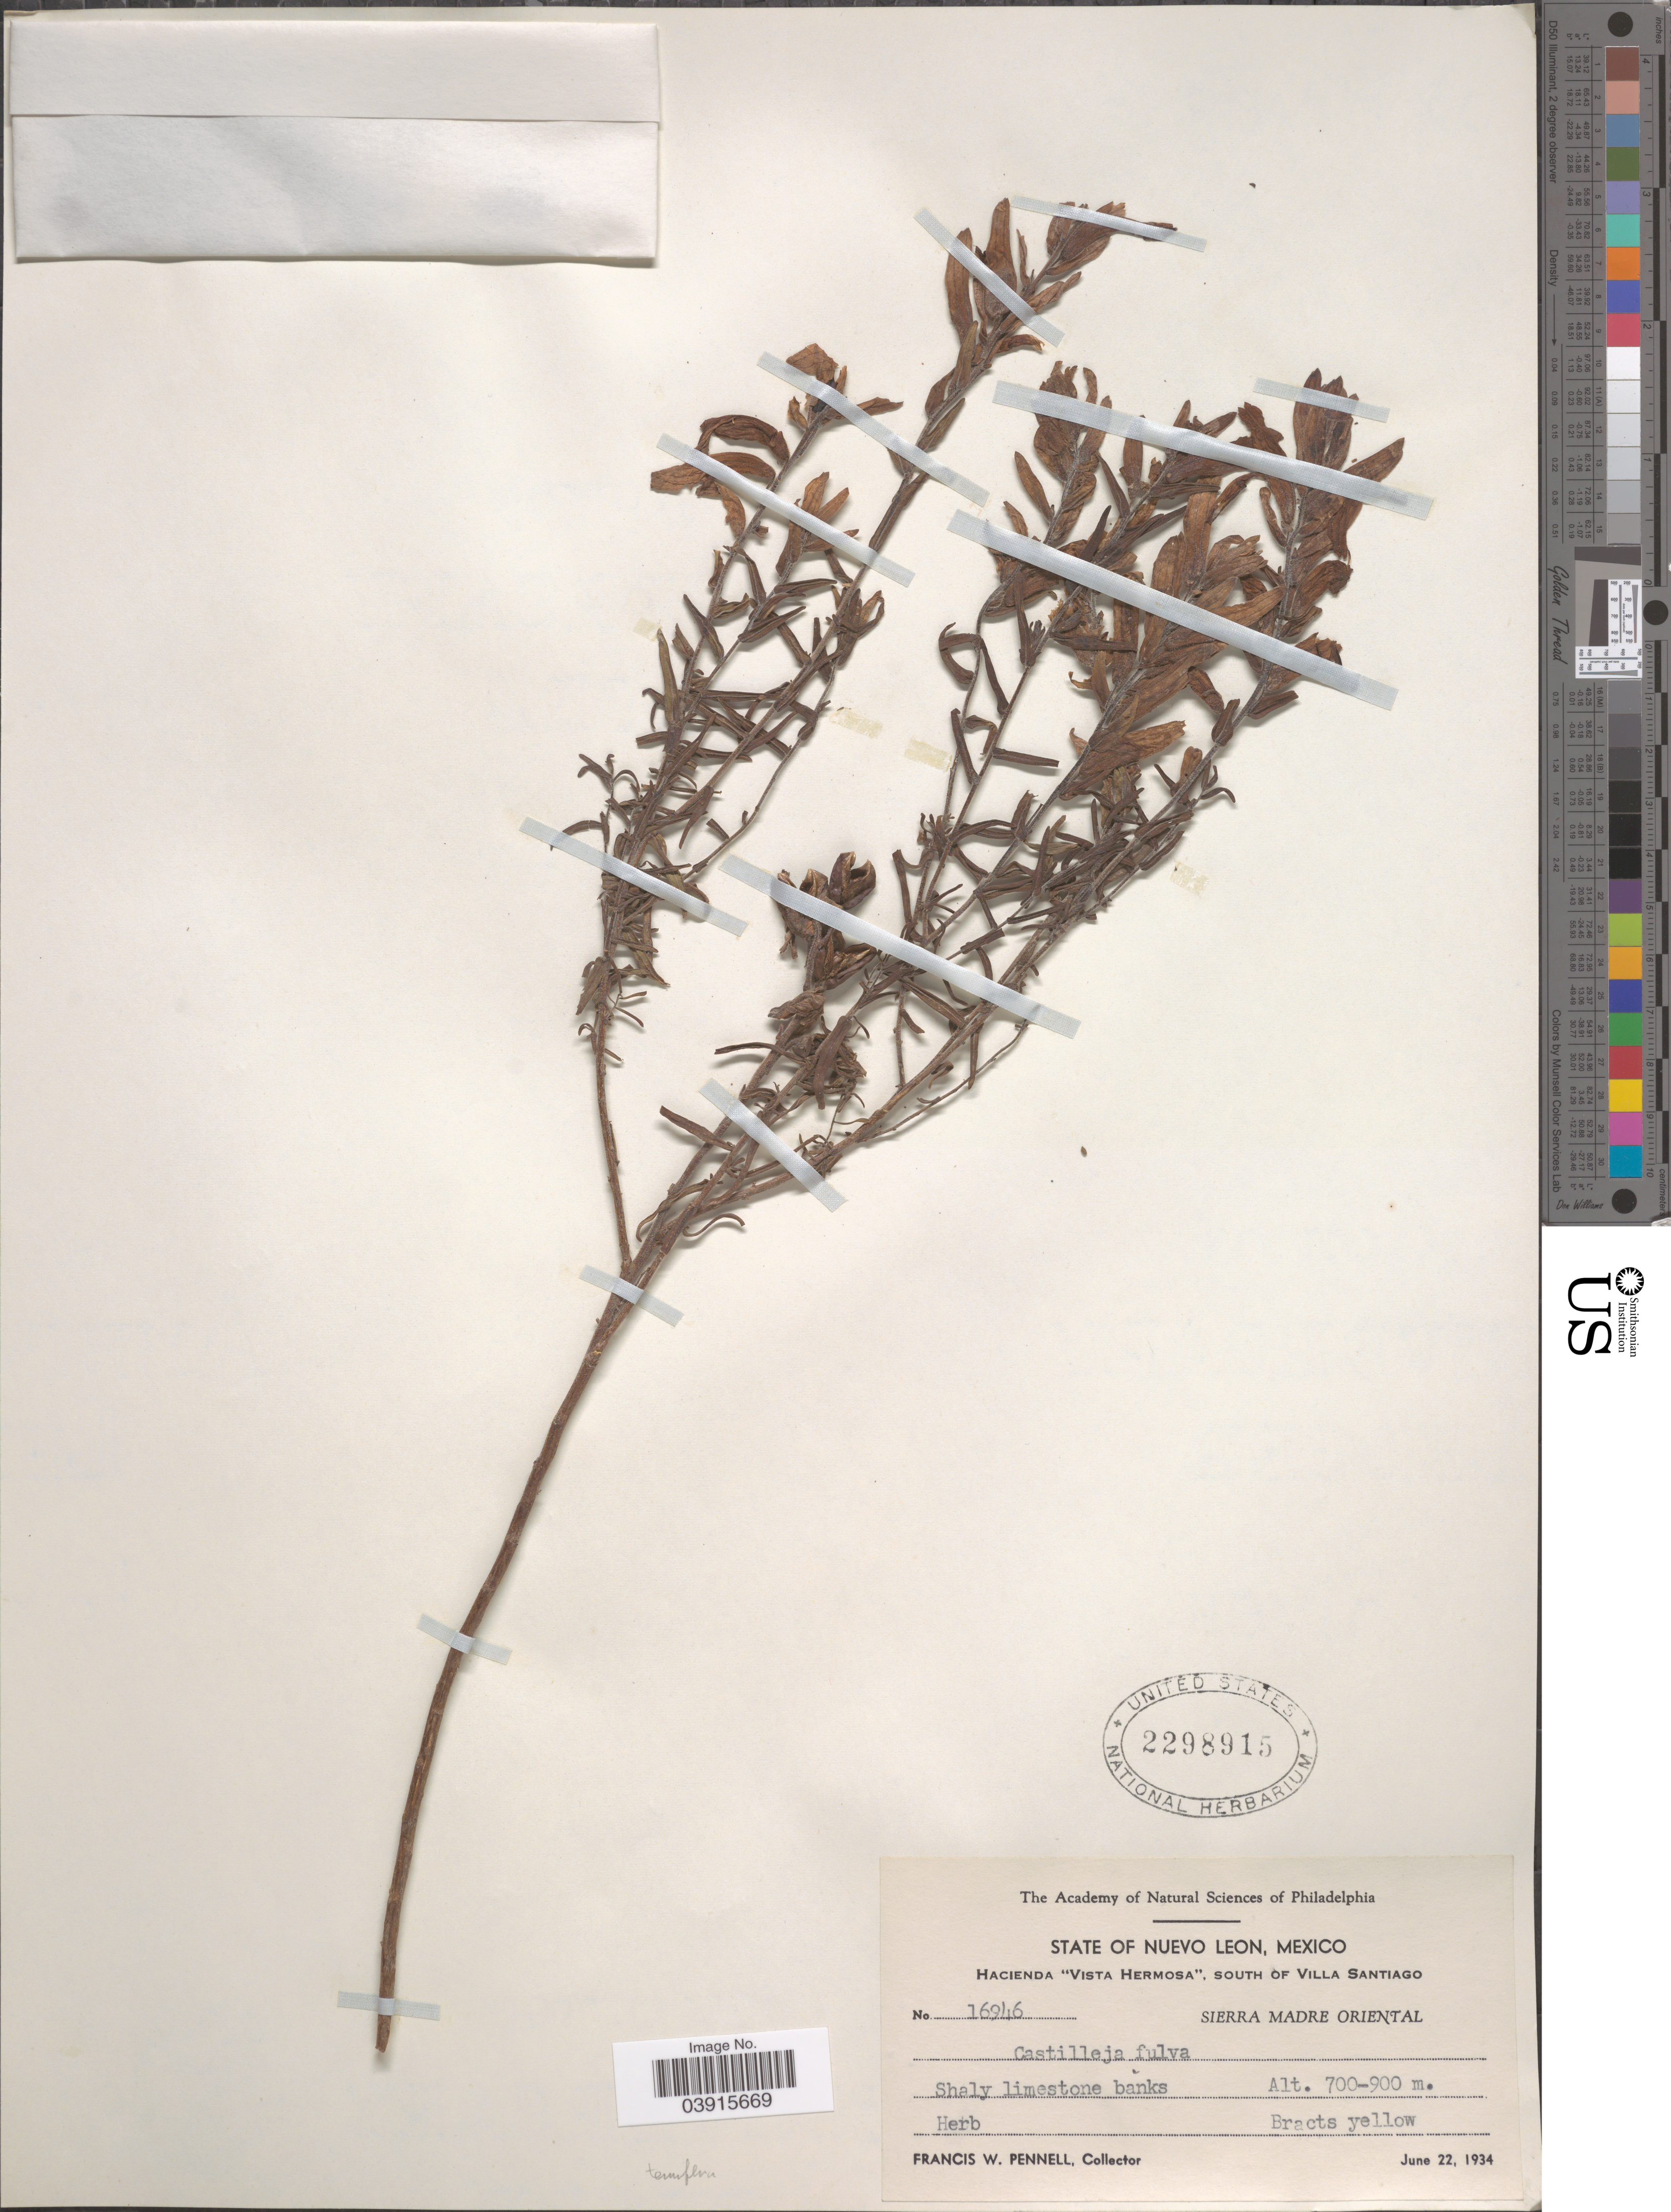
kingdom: Plantae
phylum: Tracheophyta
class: Magnoliopsida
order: Lamiales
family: Orobanchaceae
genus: Castilleja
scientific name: Castilleja tenuiflora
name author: Benth.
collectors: F. W. Pennell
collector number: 16946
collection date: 1934-06-22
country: Mexico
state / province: Nuevo León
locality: Hacienda "Vista Hermosa", South of Villa Santiago. Sierra Madre Oriental.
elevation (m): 700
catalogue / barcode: US 2298915